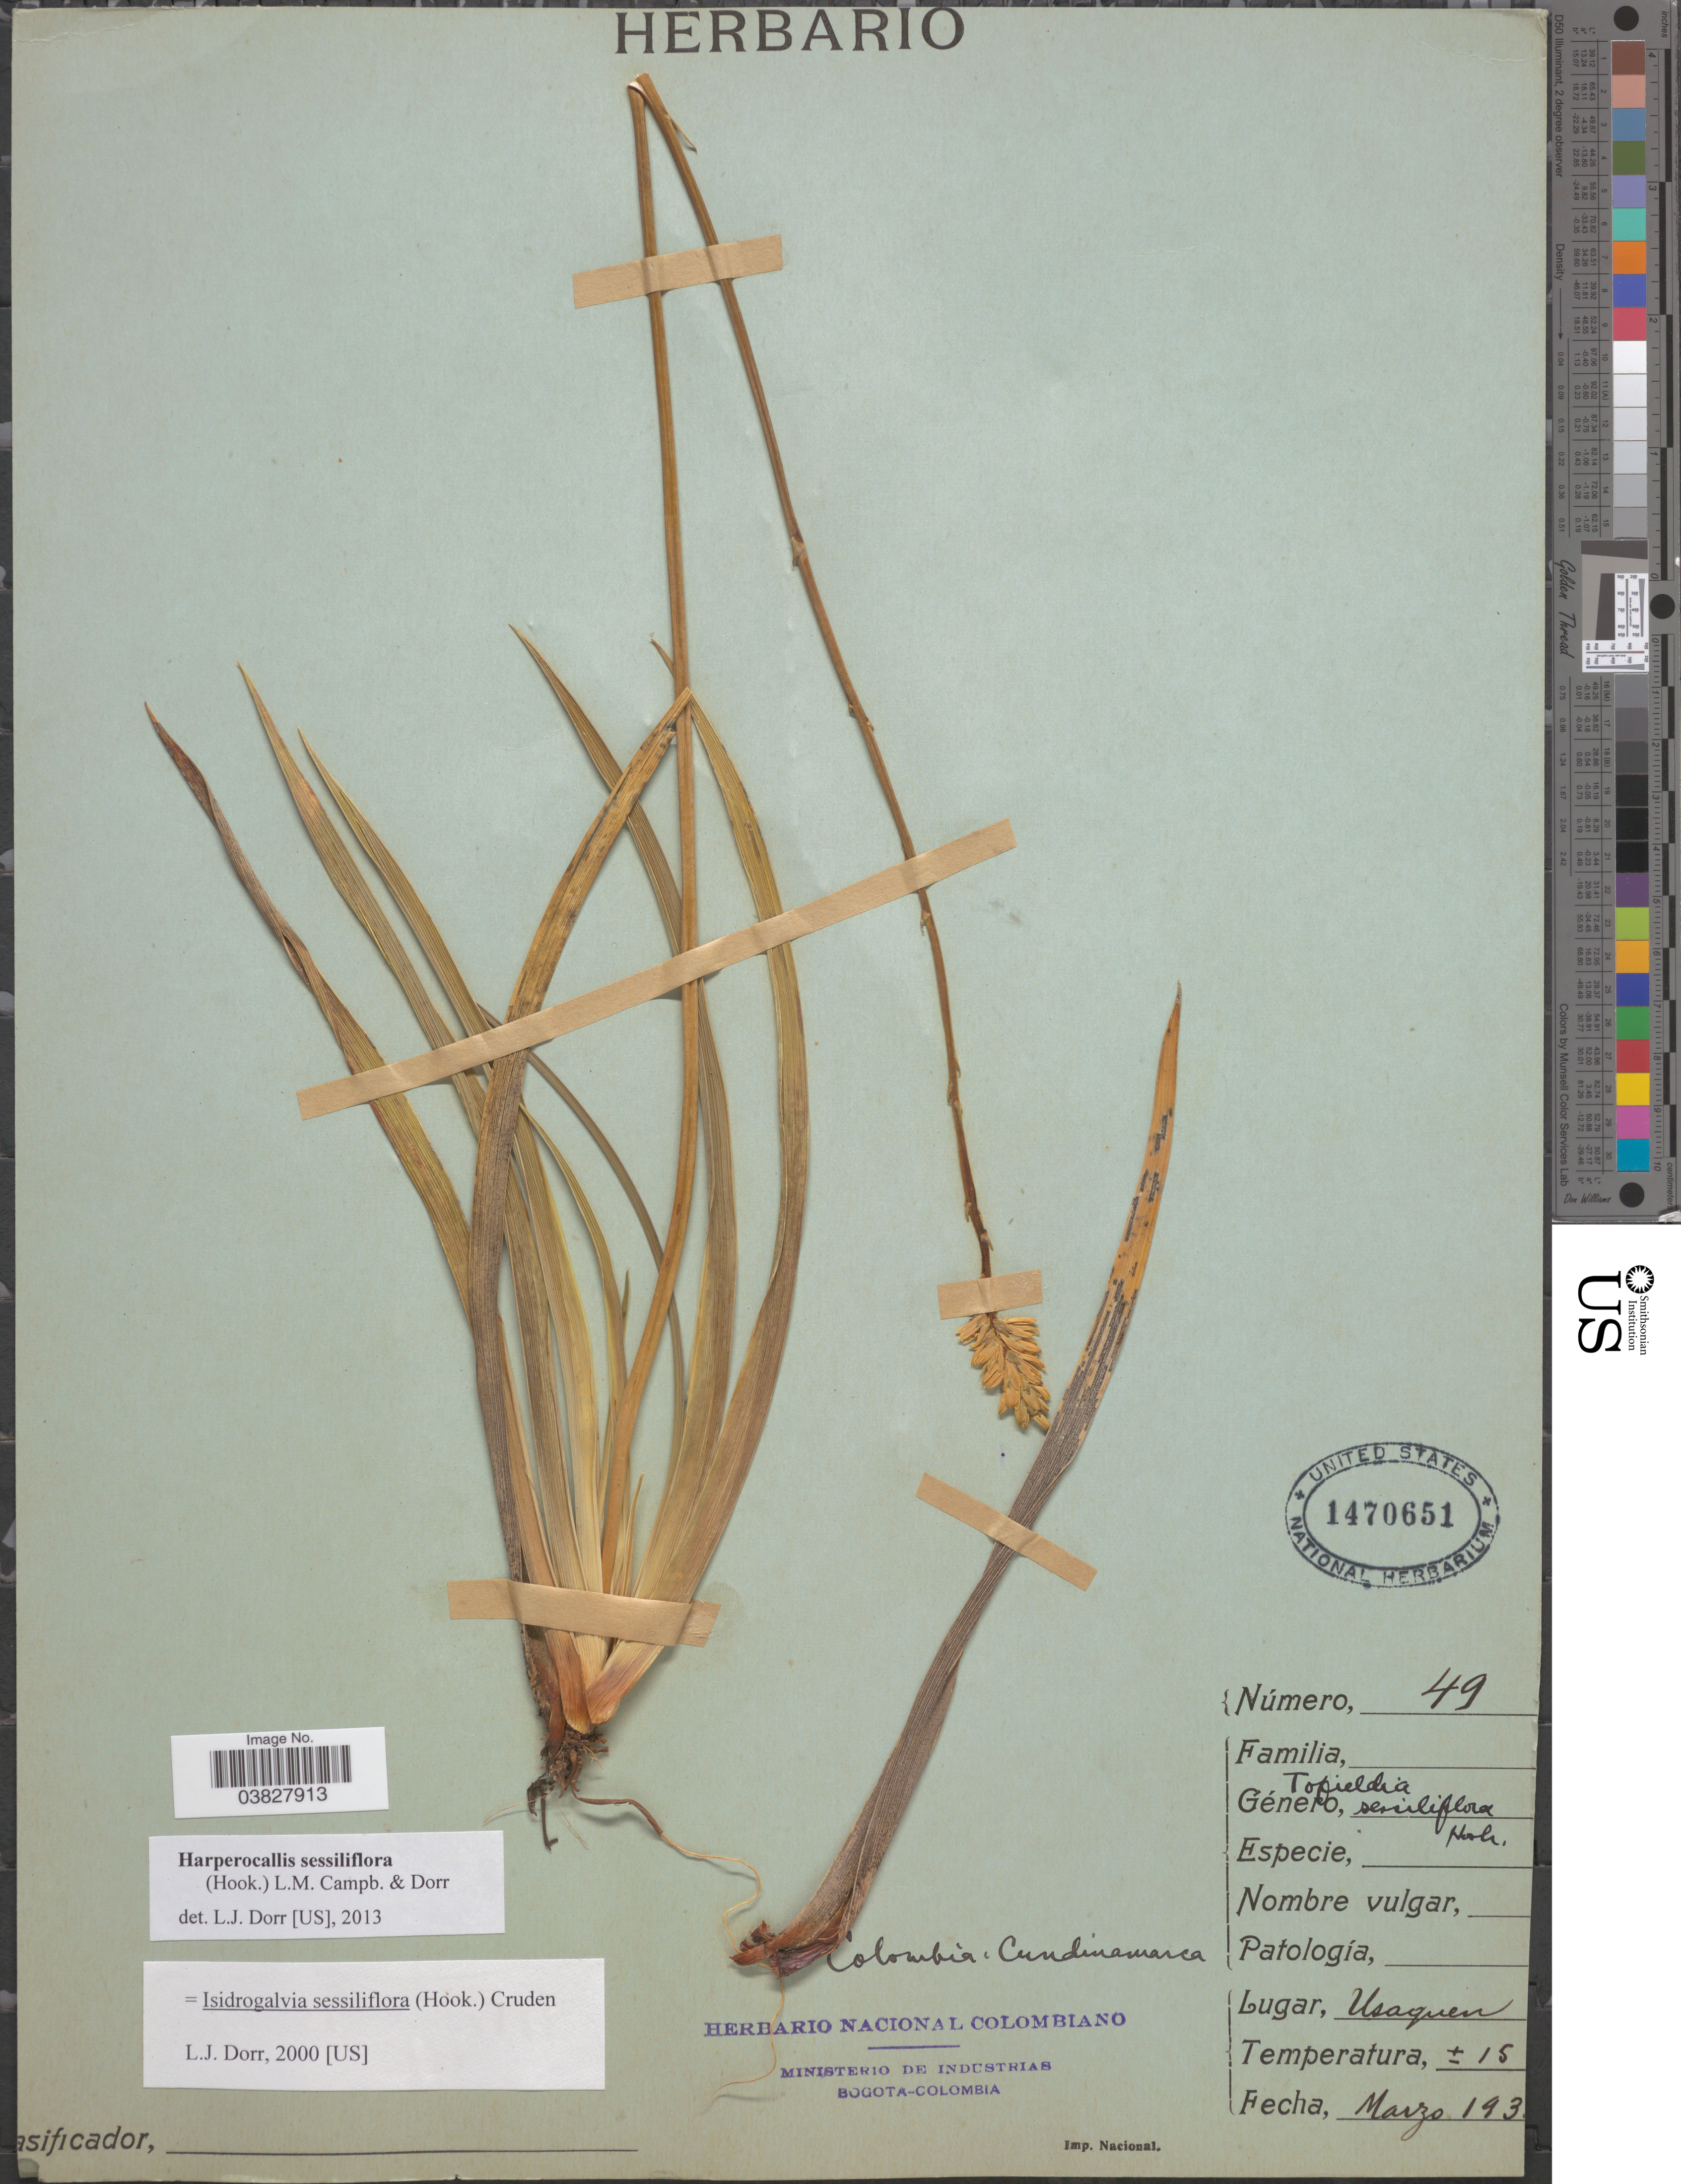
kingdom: Plantae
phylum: Tracheophyta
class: Liliopsida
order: Alismatales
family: Tofieldiaceae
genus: Harperocallis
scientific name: Harperocallis sessiliflora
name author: (Hook.) L.M. Campb. & Dorr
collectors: W. Usaquen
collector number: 49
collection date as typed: Marzo 193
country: Colombia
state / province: Cundinamarca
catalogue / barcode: US 1470651